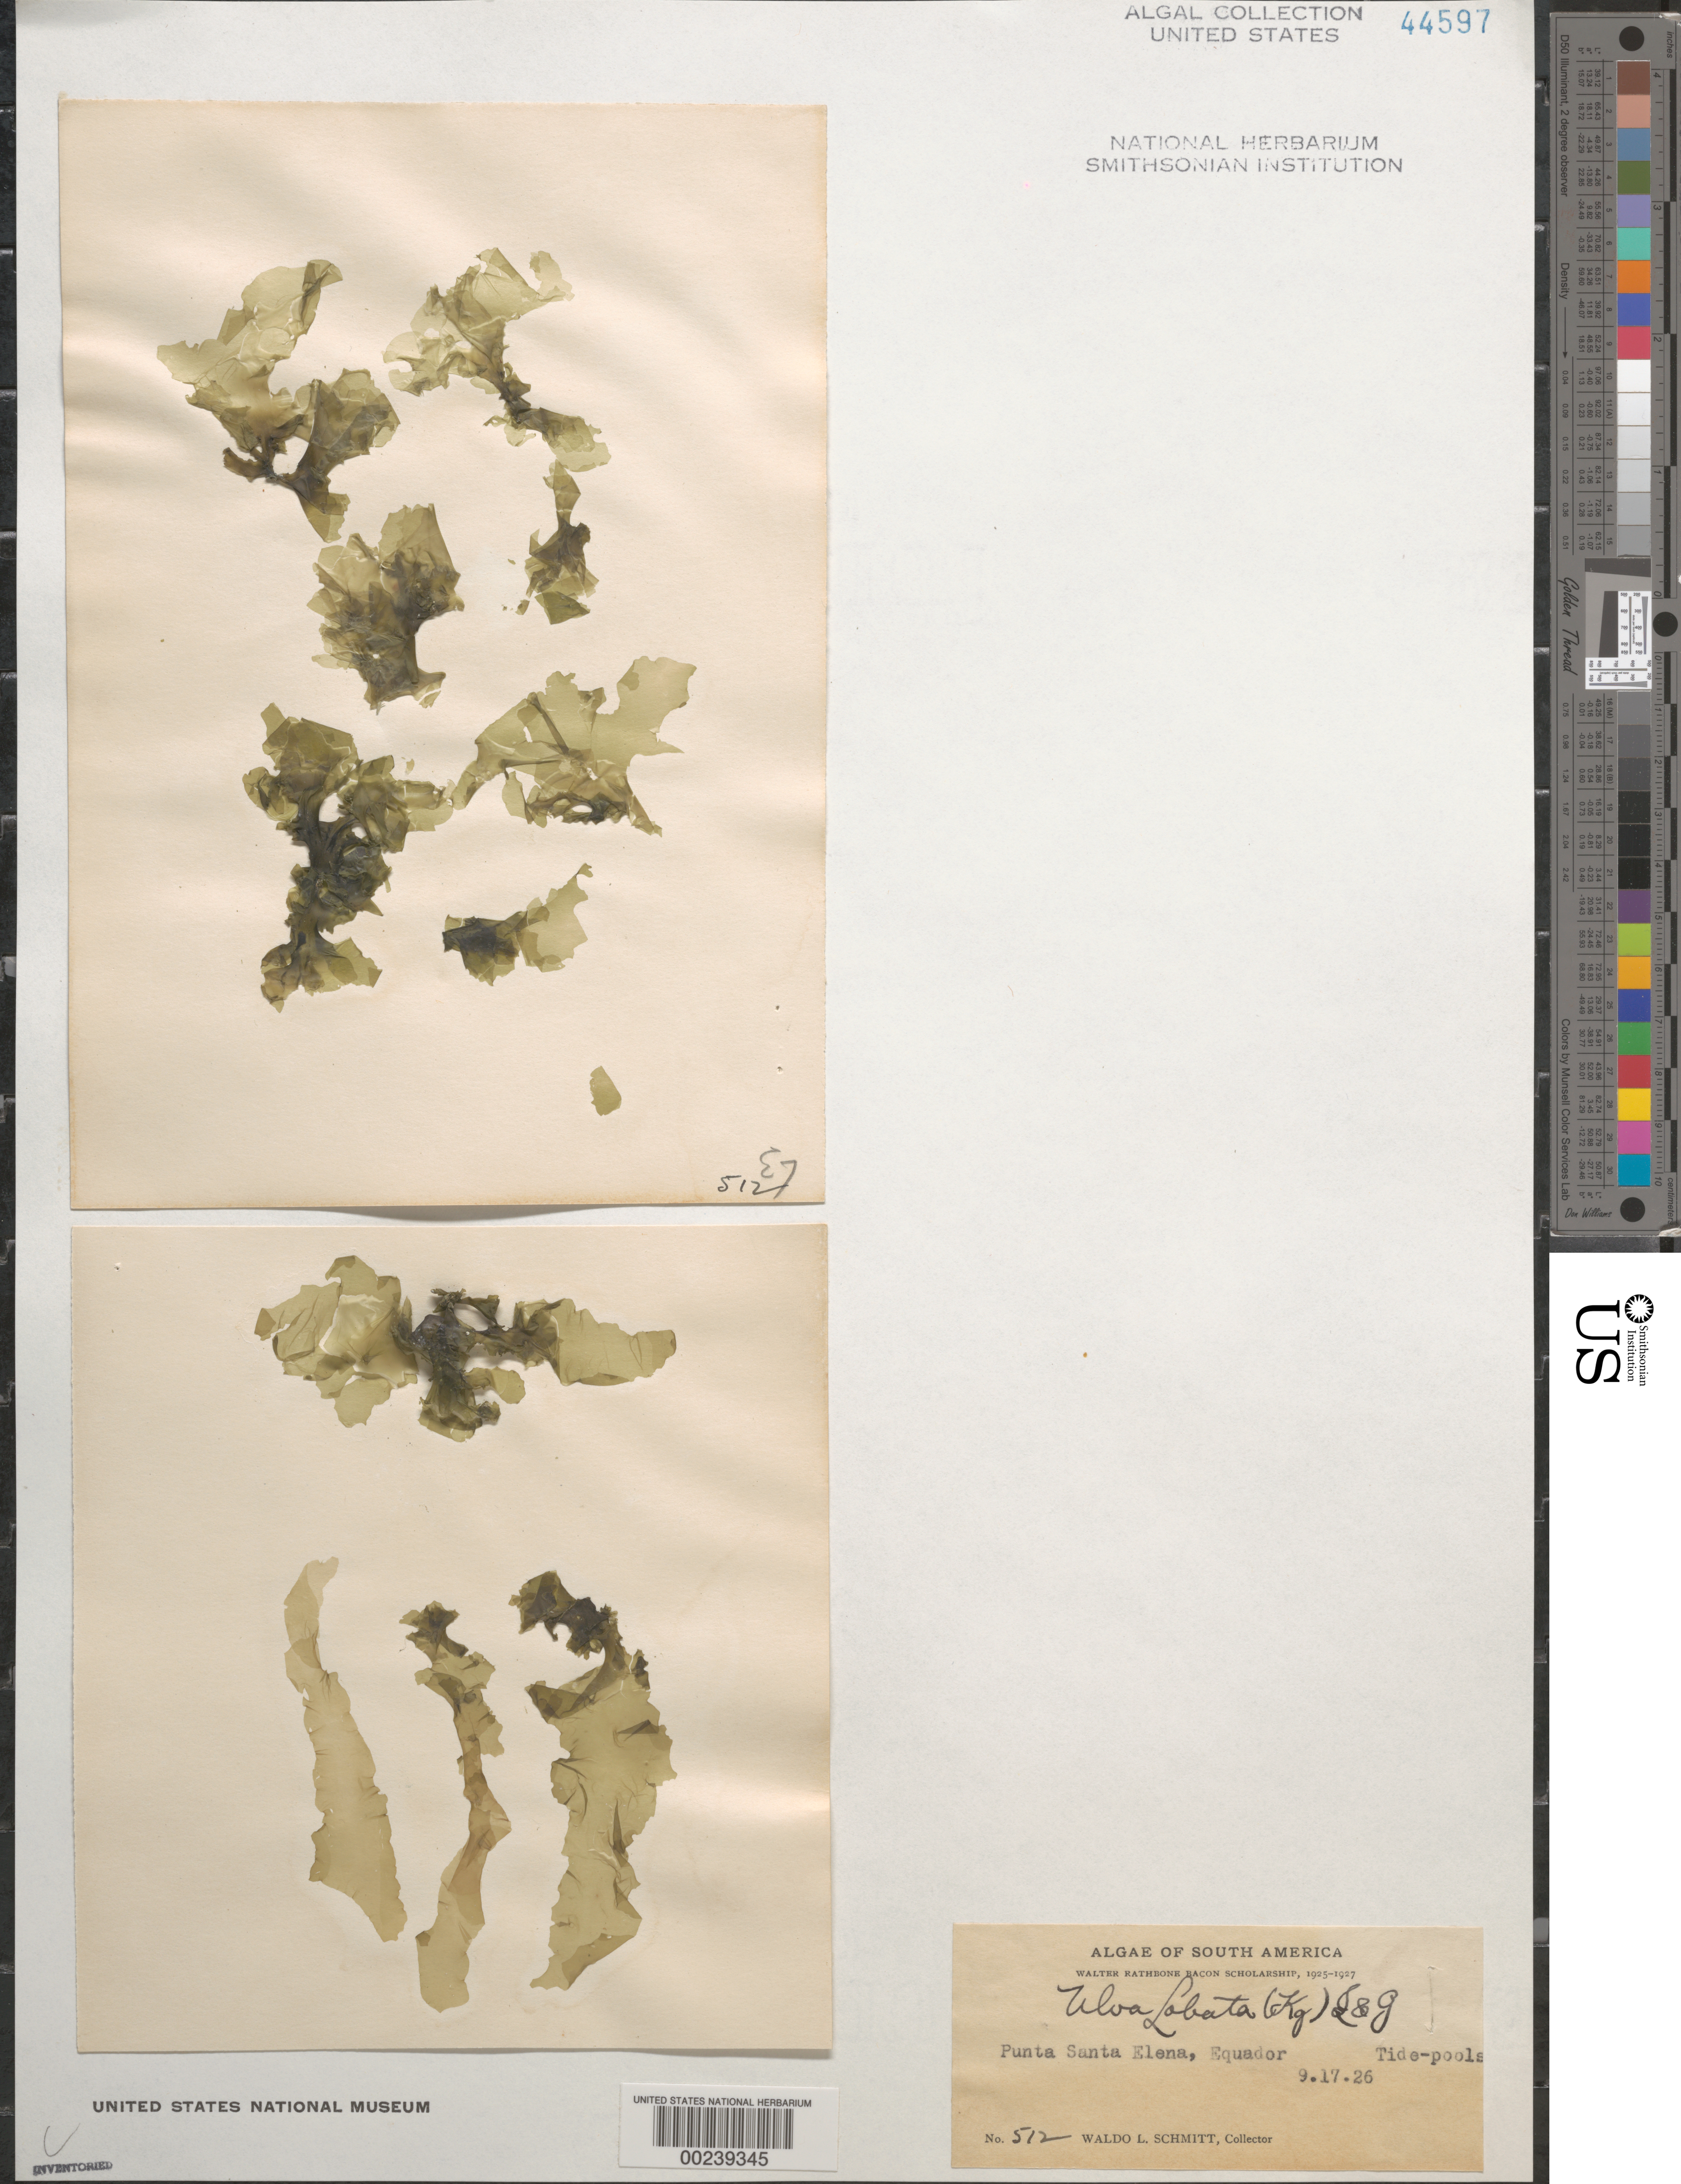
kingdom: Plantae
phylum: Chlorophyta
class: Ulvophyceae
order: Ulvales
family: Ulvaceae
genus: Ulva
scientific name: Ulva lactuca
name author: L.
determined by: Algae name updating Project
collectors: W. L. Schmitt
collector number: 512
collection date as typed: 17 Sep 1926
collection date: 1926-09-17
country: Ecuador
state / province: Guayas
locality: Punta Santa Elena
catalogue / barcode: US 44597